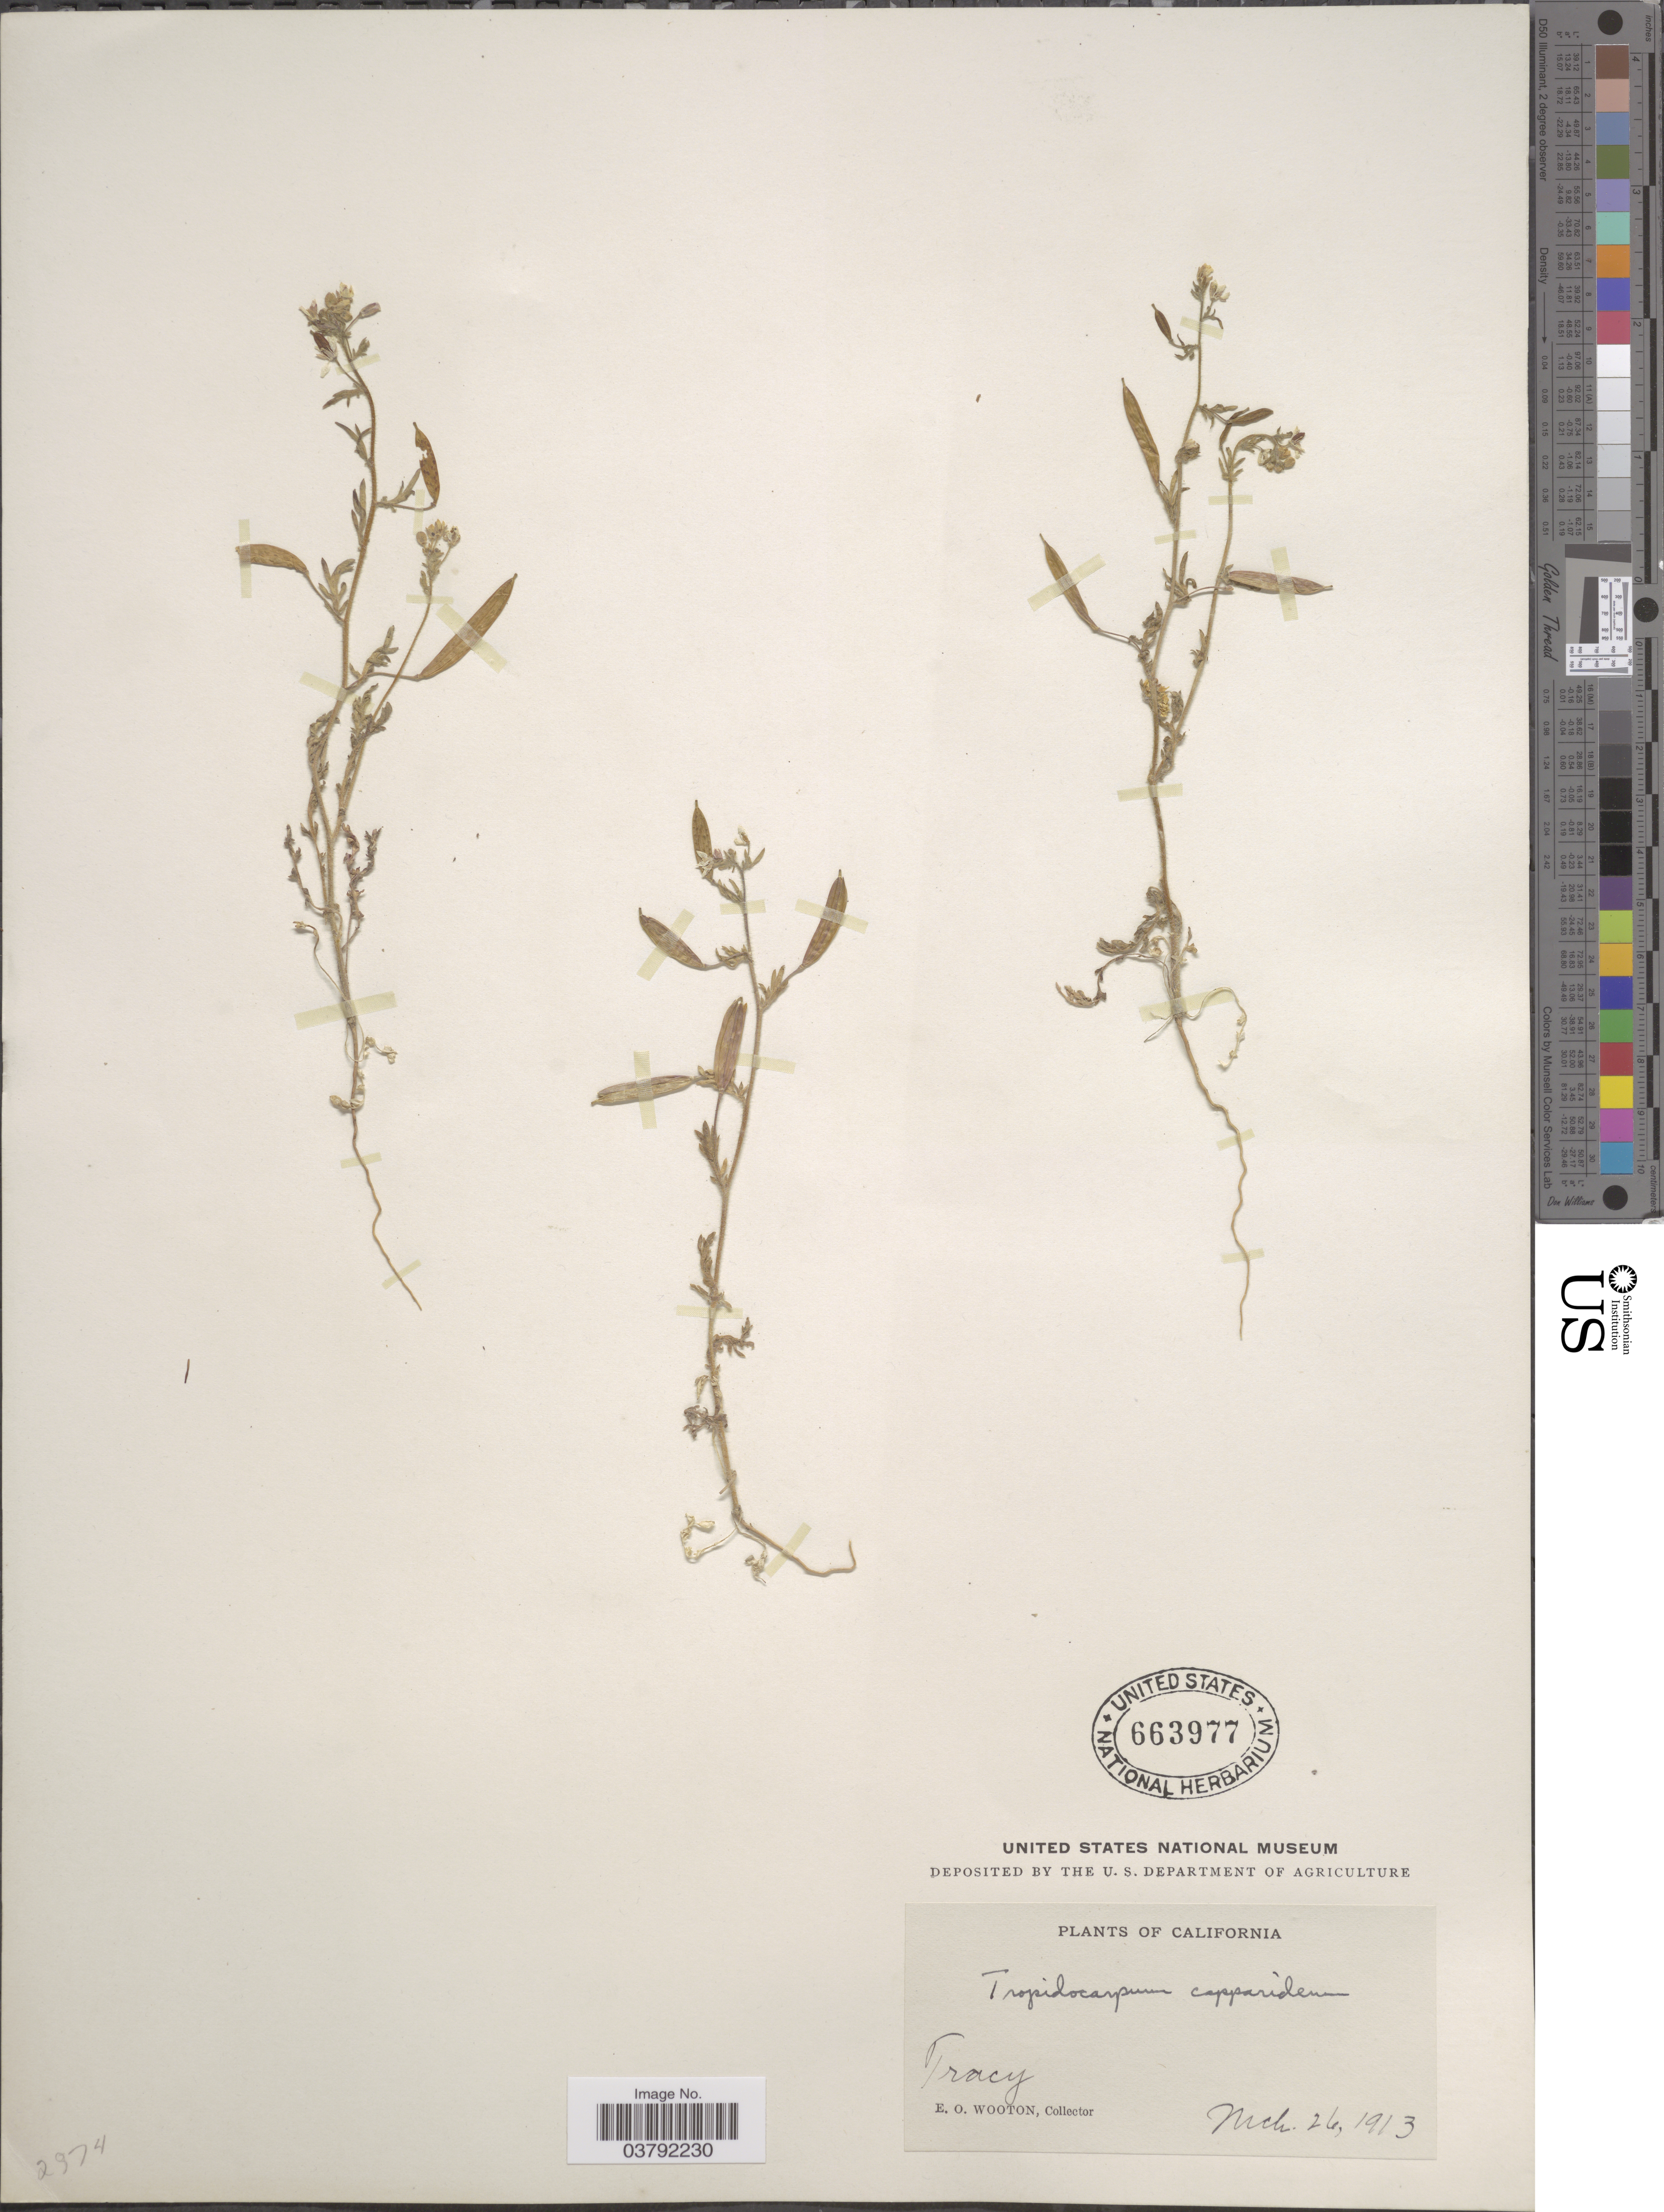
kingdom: Plantae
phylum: Tracheophyta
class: Magnoliopsida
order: Brassicales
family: Brassicaceae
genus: Tropidocarpum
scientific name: Tropidocarpum capparideum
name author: (Al-Shehbaz) Al-Shehbaz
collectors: E. O. Wooton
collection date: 1913-03-26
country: United States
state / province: California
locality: Tracy.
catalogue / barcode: US 663977